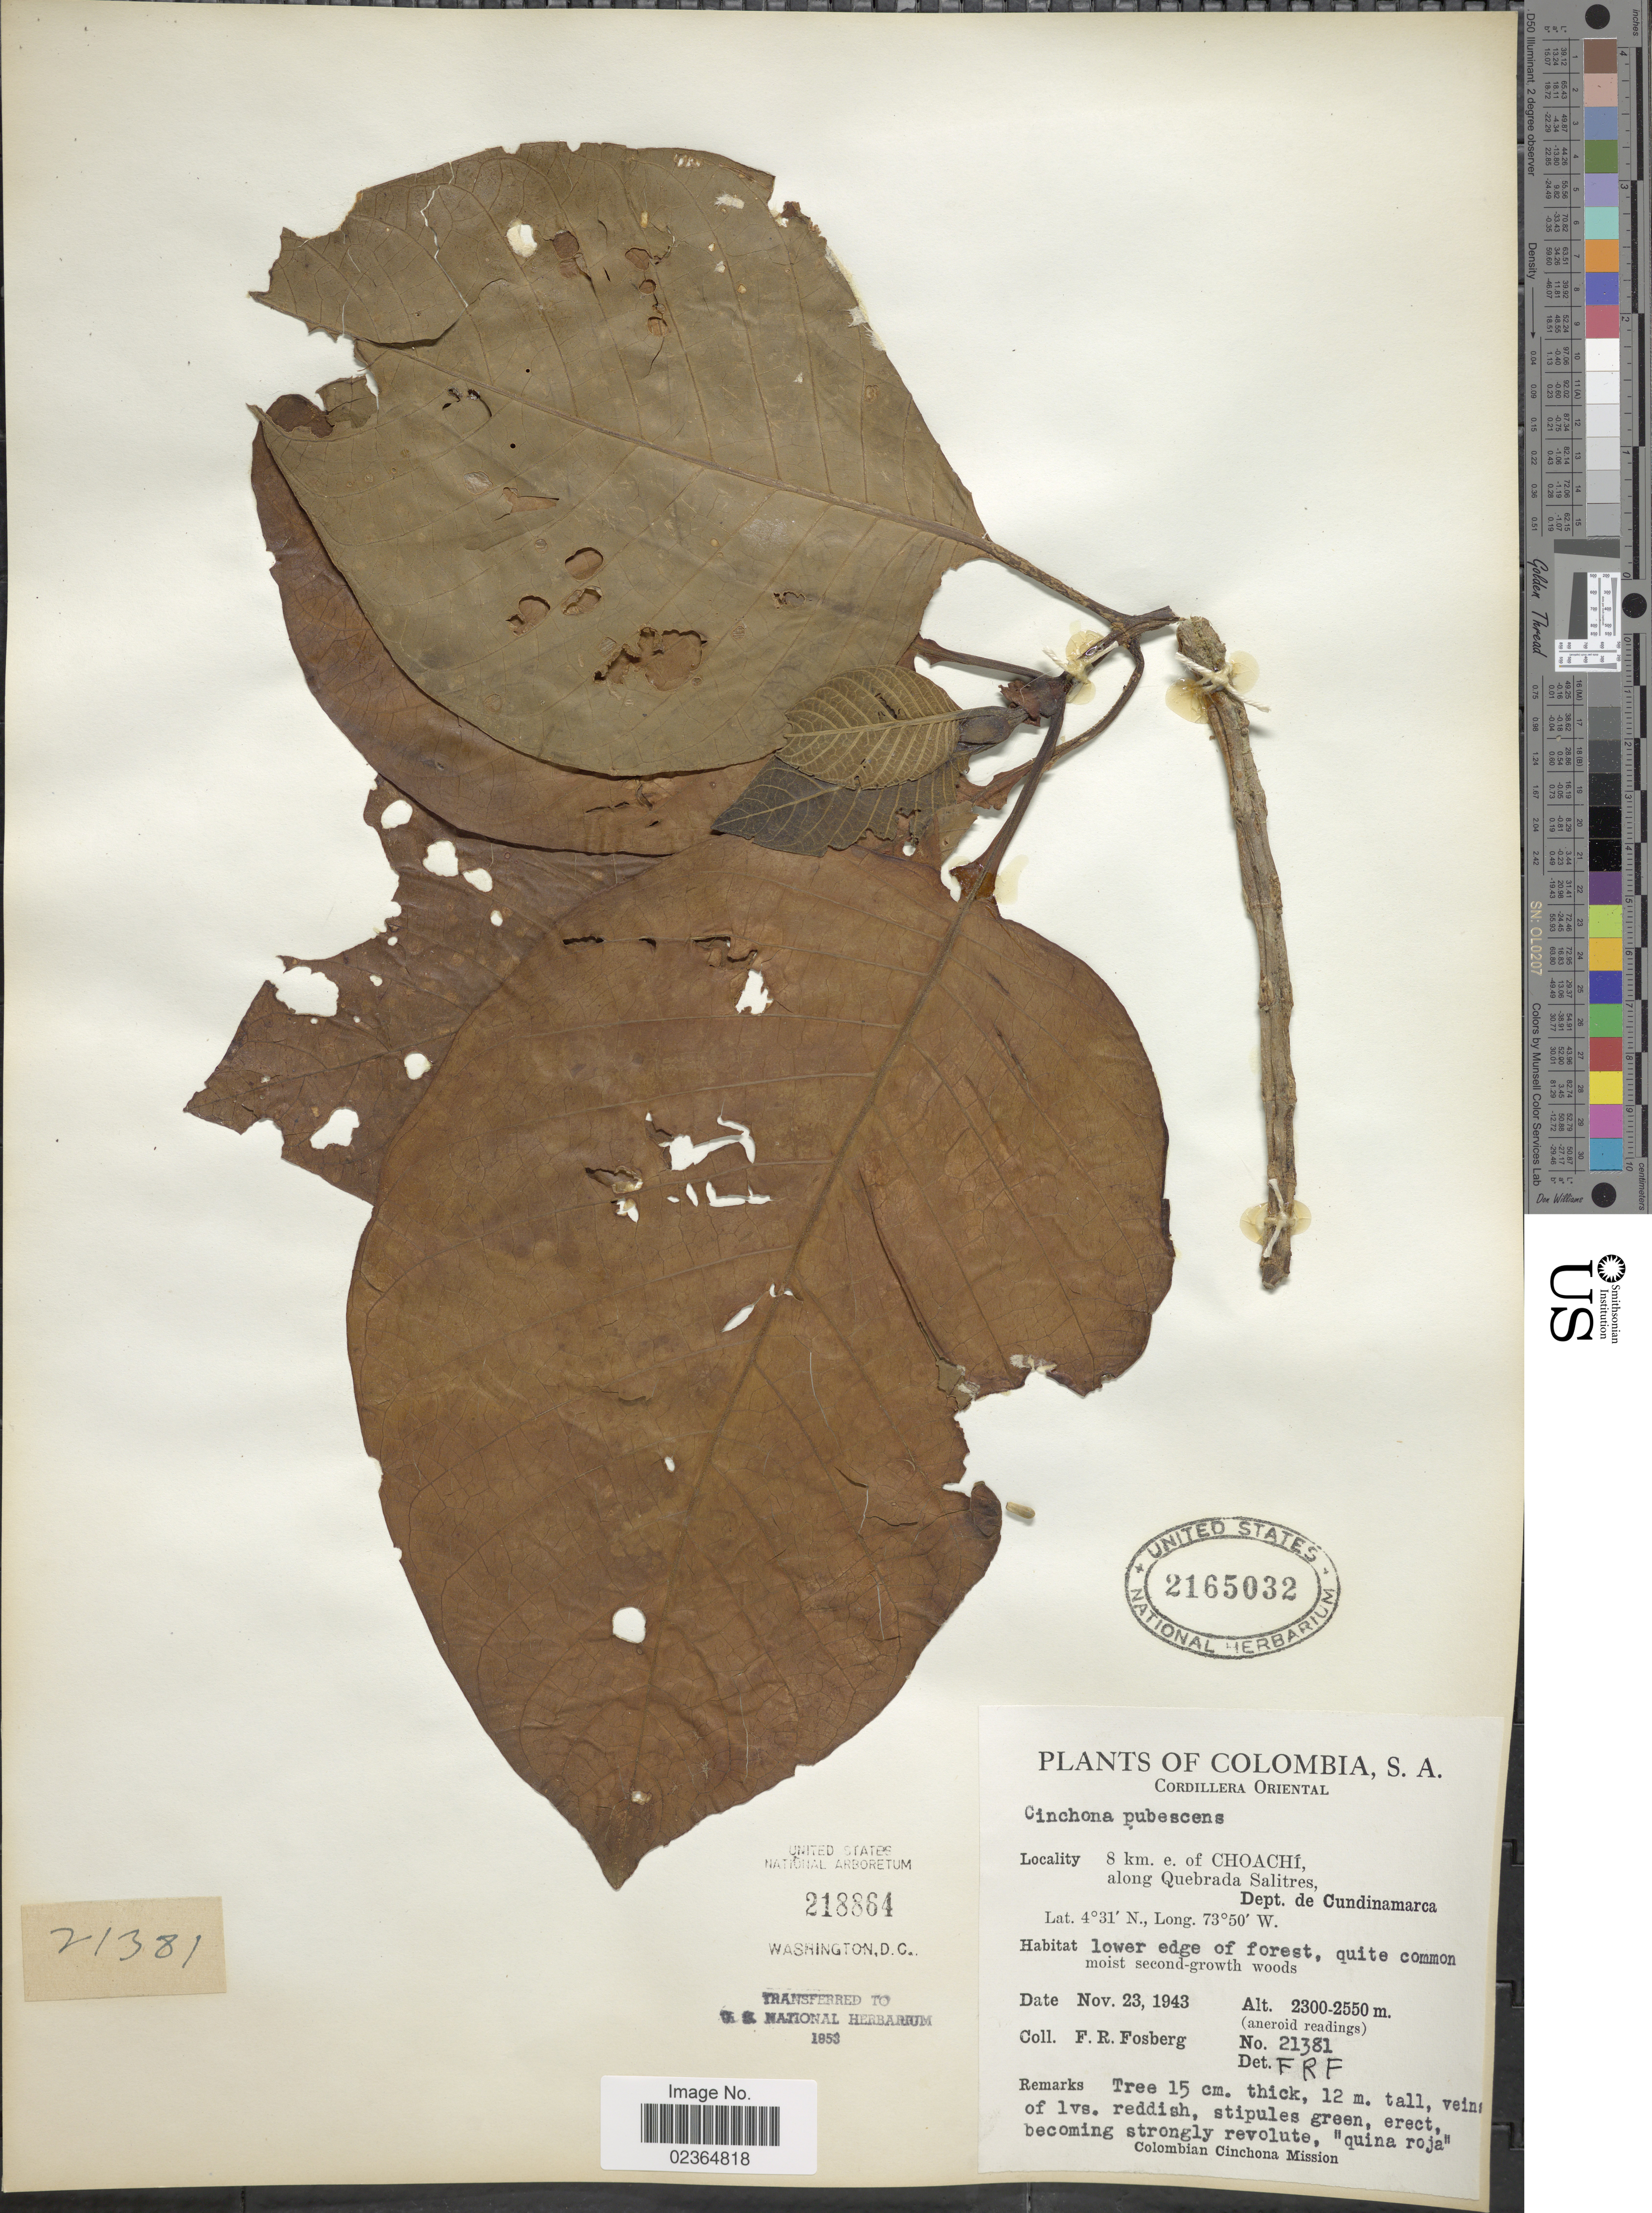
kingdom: Plantae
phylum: Tracheophyta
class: Magnoliopsida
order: Gentianales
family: Rubiaceae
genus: Cinchona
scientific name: Cinchona pubescens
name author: Vahl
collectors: F. R. Fosberg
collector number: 21381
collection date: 1943-11-23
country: Colombia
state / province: Cundinamarca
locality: Cordillera Oriental. 8 km. e. of Choachí, along Quebrada Salitres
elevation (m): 2300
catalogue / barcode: US 2165032